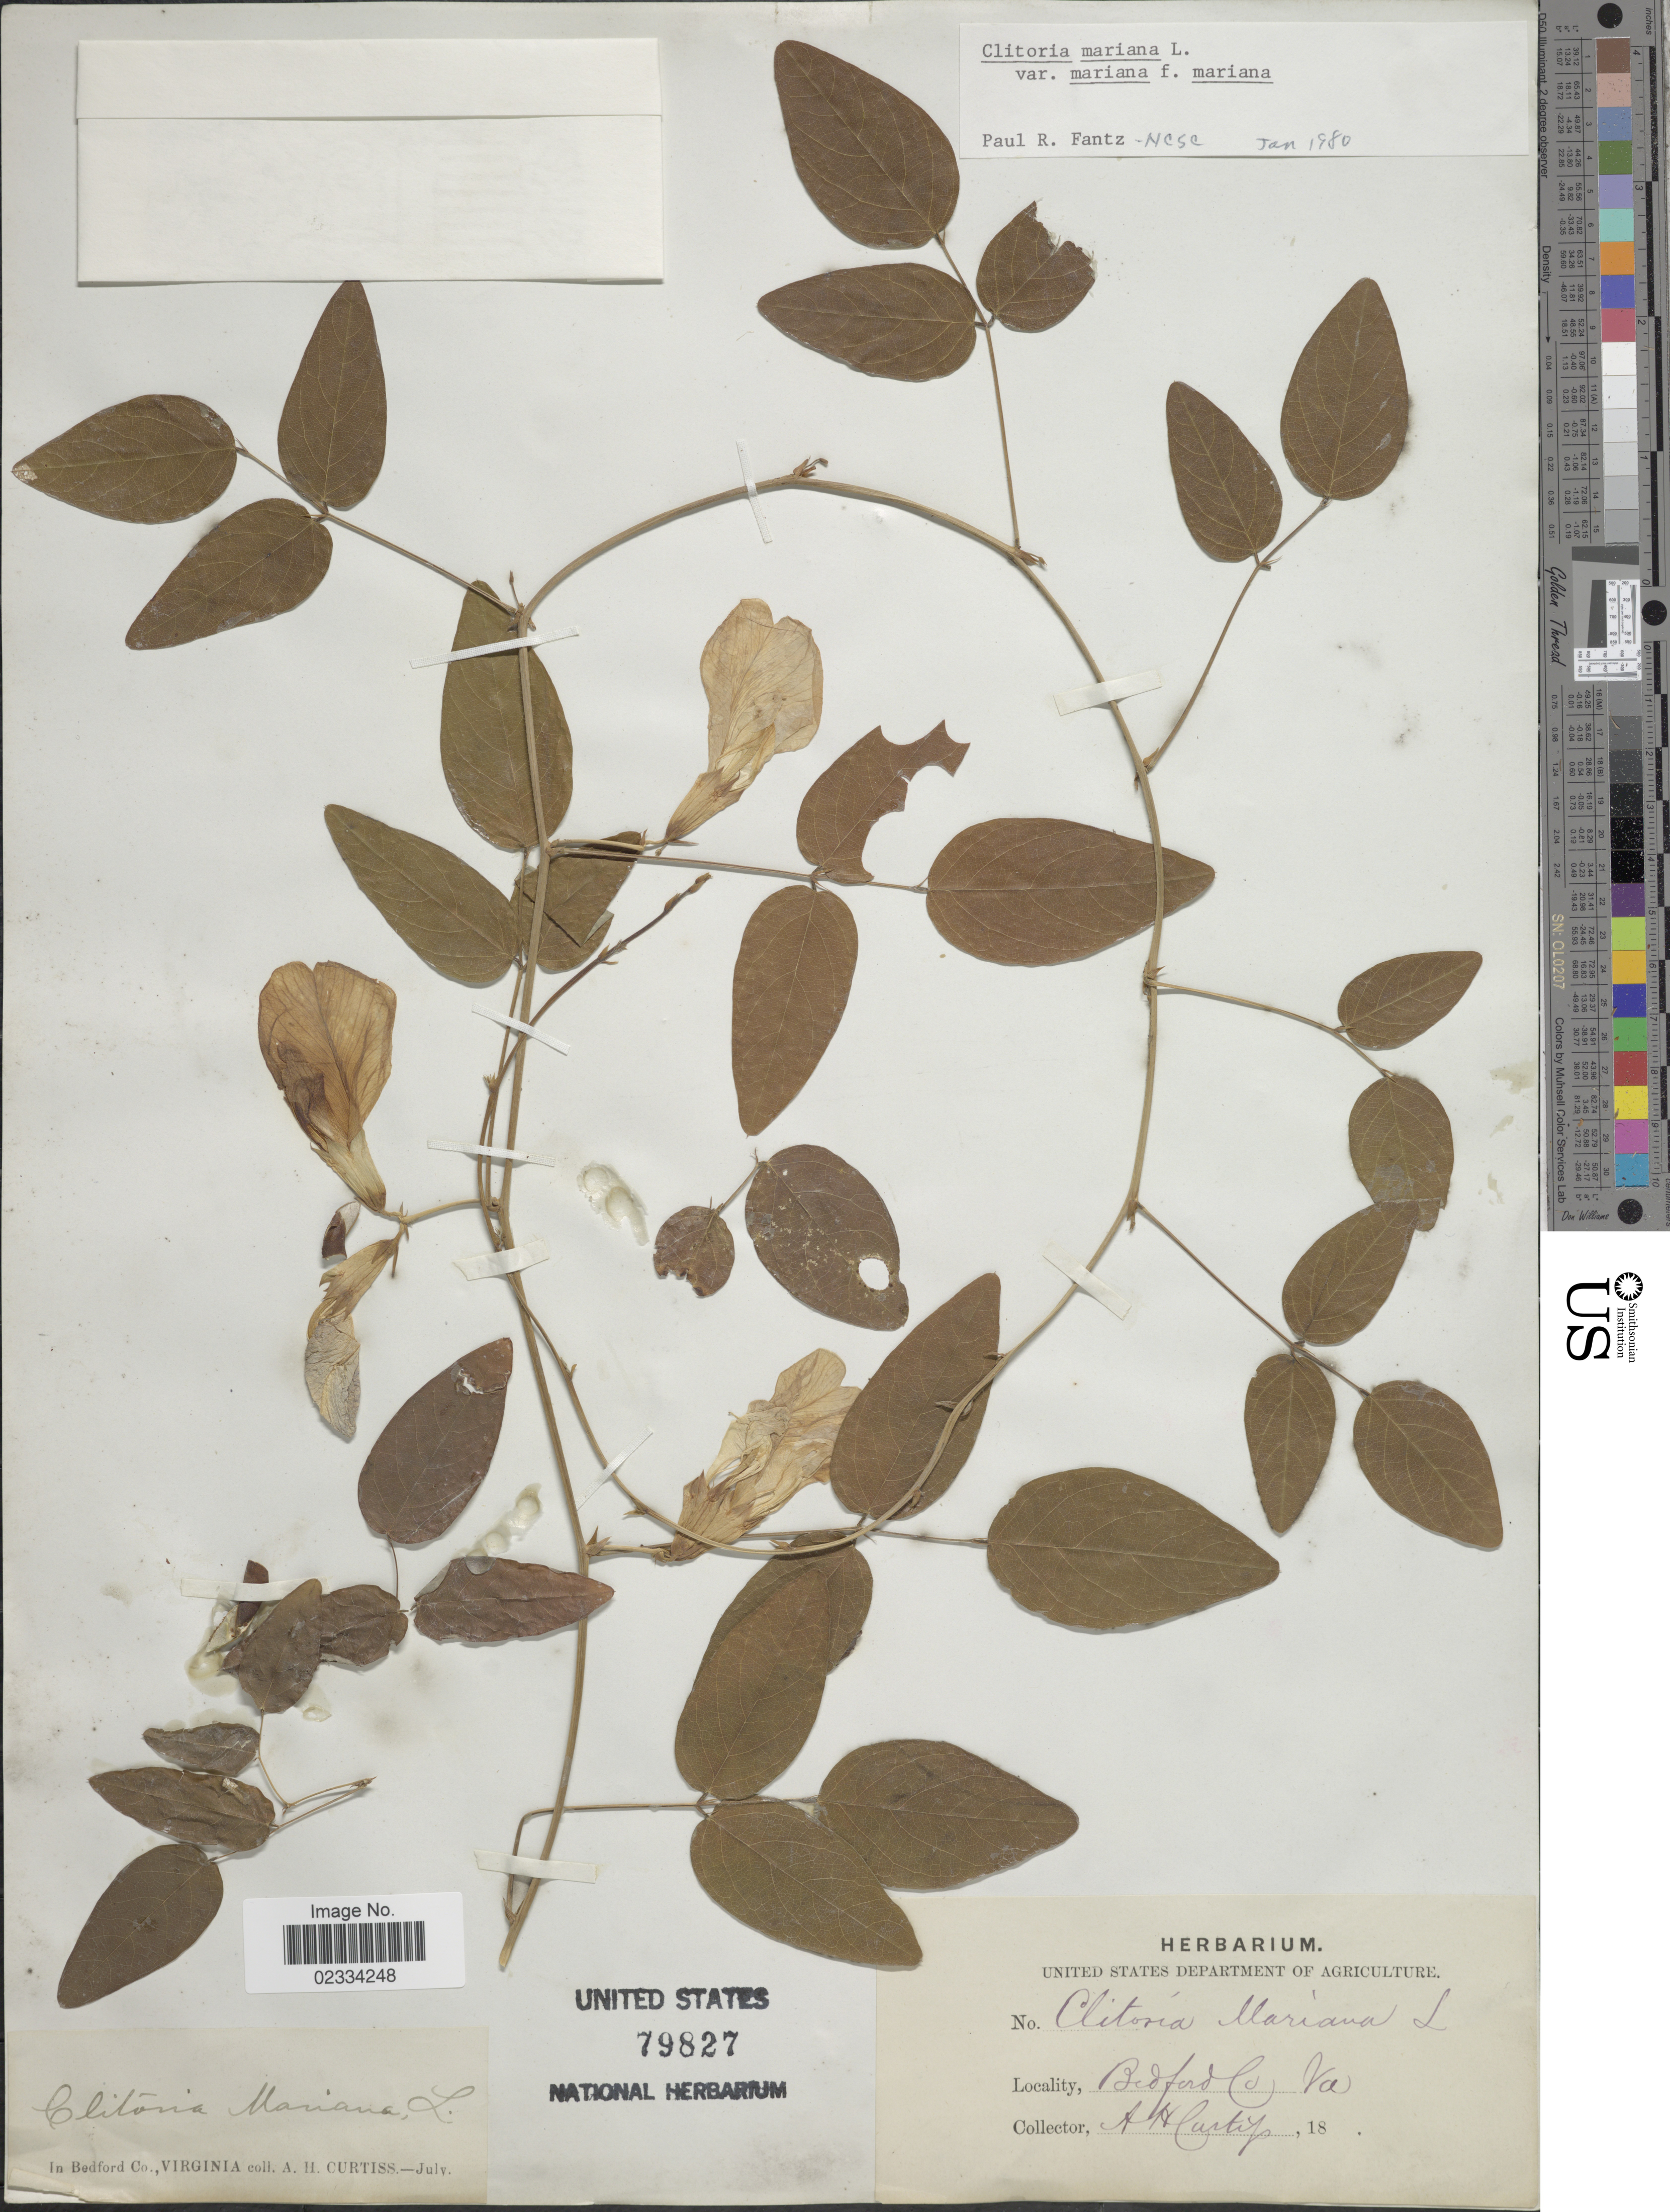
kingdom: Plantae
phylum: Tracheophyta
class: Magnoliopsida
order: Fabales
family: Fabaceae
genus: Clitoria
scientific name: Clitoria mariana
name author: L.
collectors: A. H. Curtiss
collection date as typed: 18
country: United States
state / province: Virginia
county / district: Bedford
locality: In Bedford Co.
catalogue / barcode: US 79827